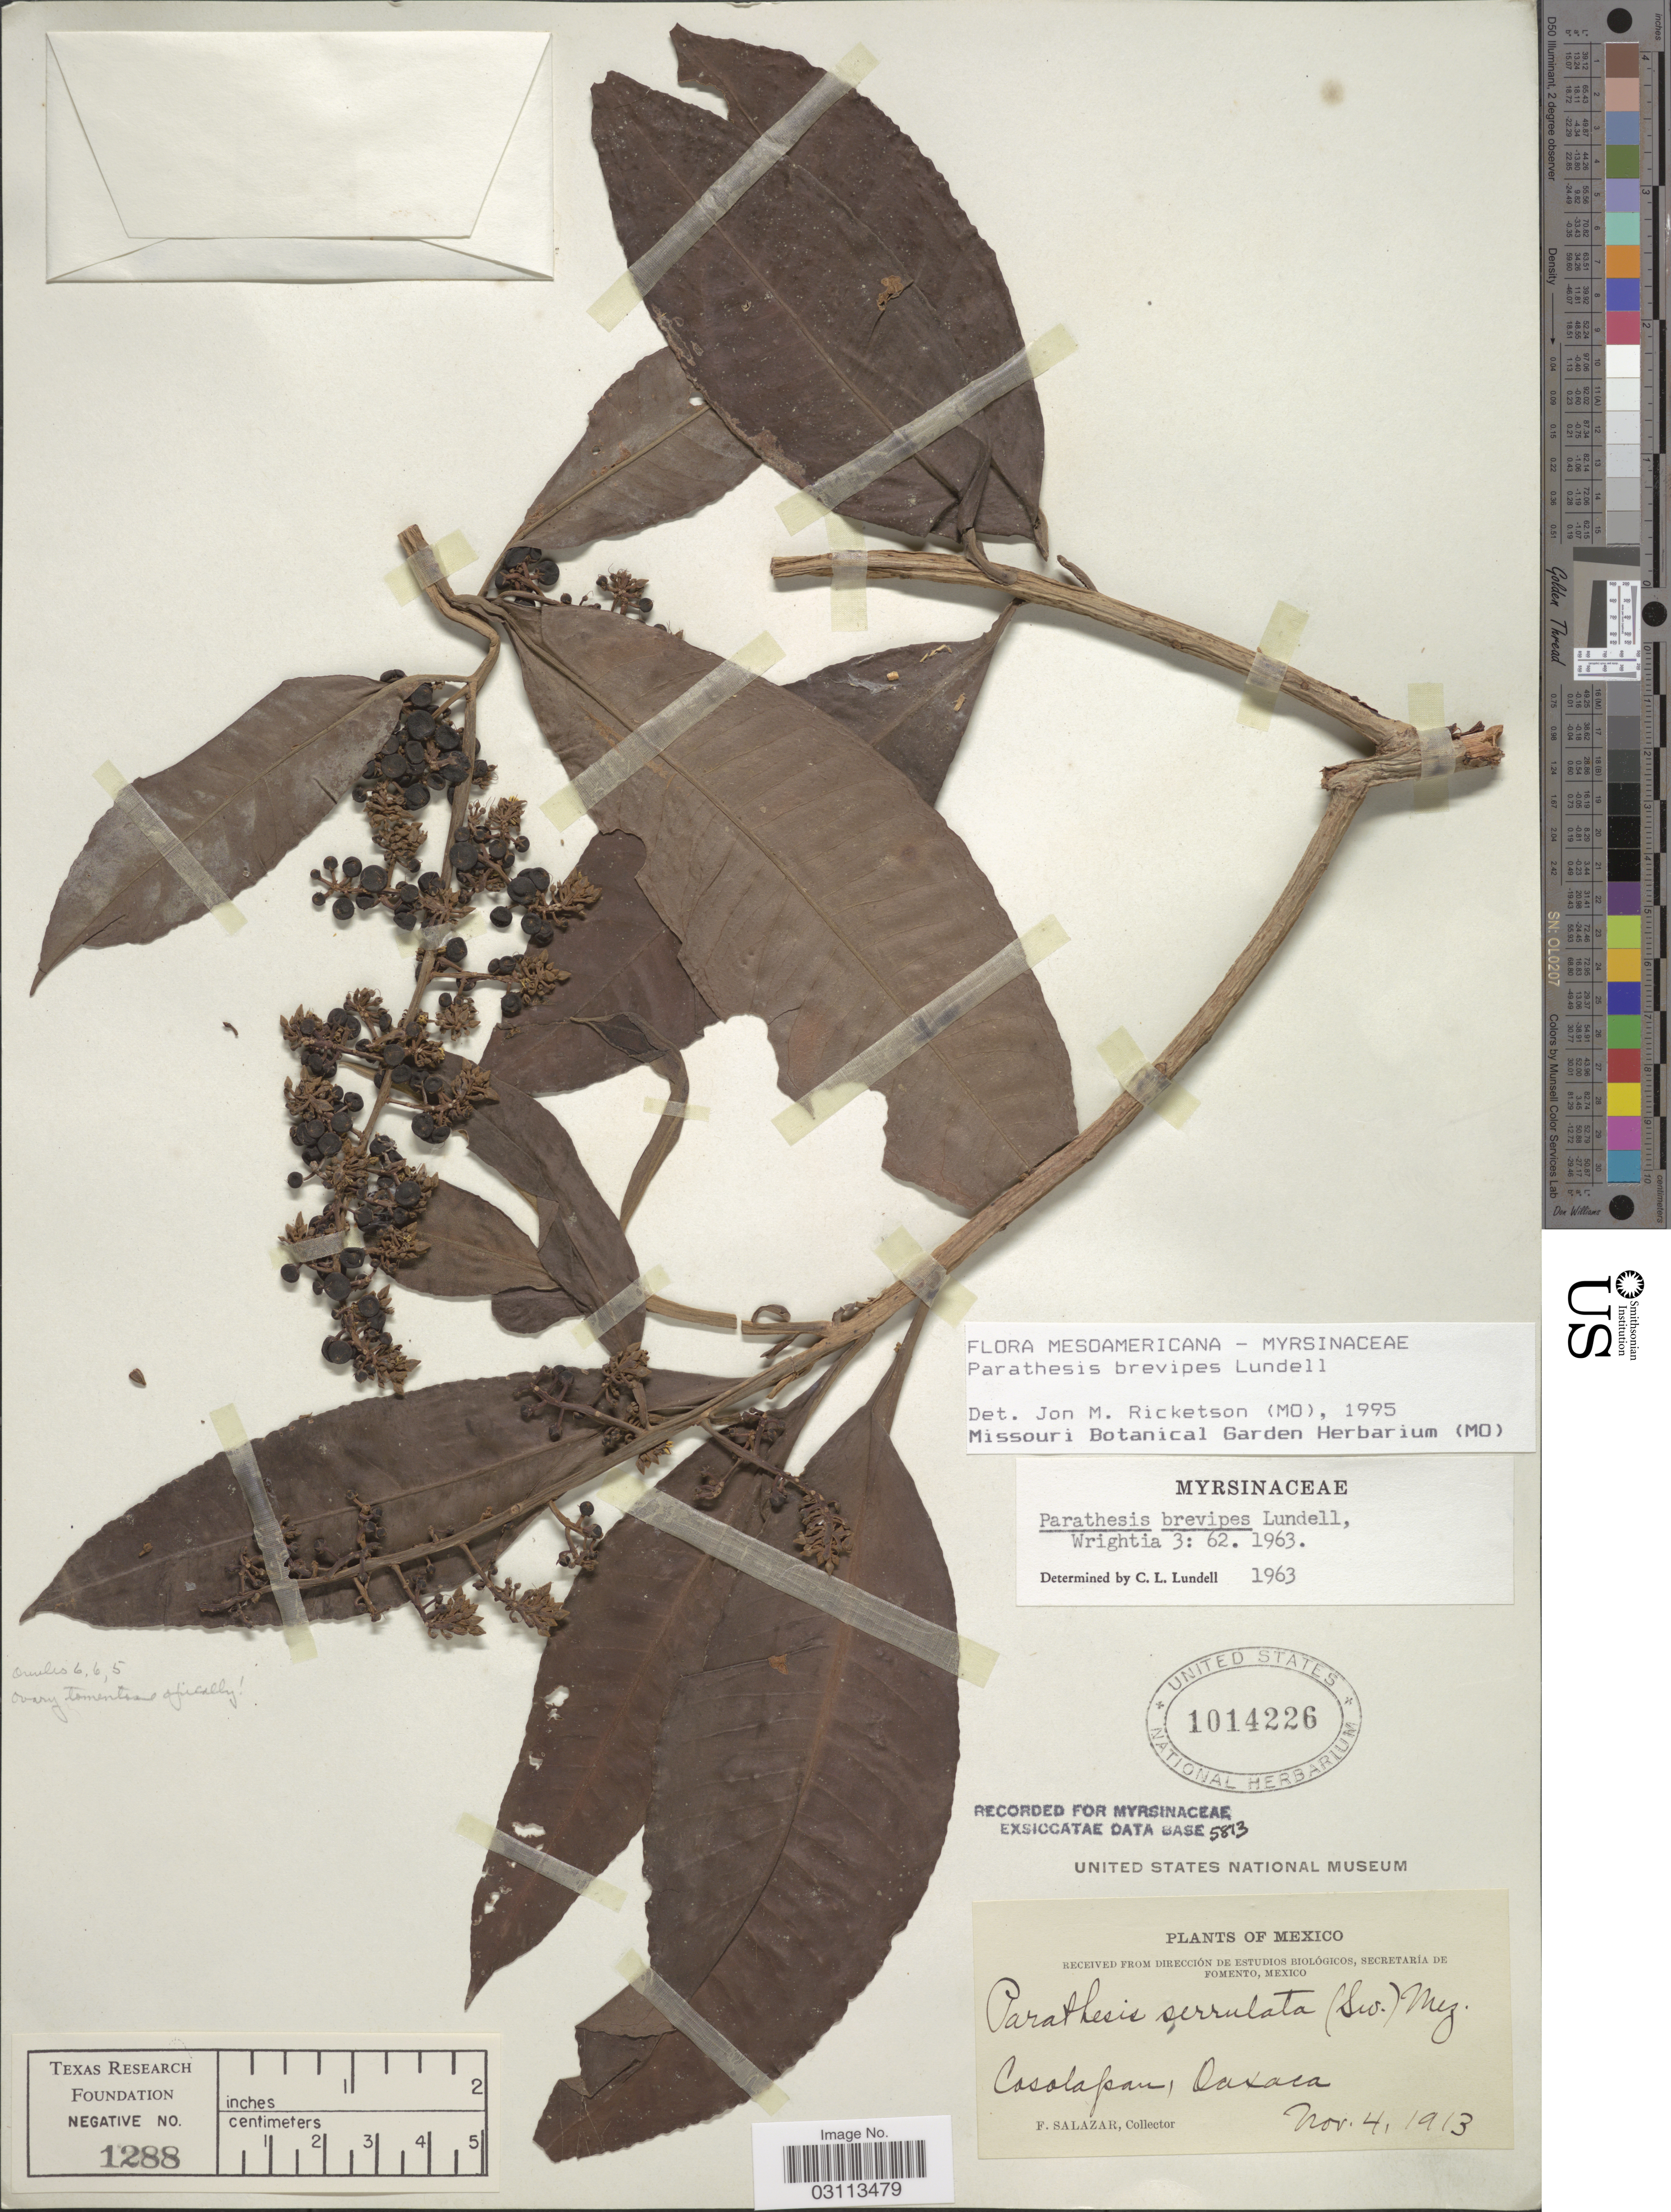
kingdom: Plantae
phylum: Tracheophyta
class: Magnoliopsida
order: Ericales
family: Primulaceae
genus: Parathesis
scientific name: Parathesis brevipes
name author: Lundell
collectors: F. Salazar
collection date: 1913-11-04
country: Mexico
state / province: Oaxaca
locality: Cosolapan.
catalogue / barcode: US 1014226